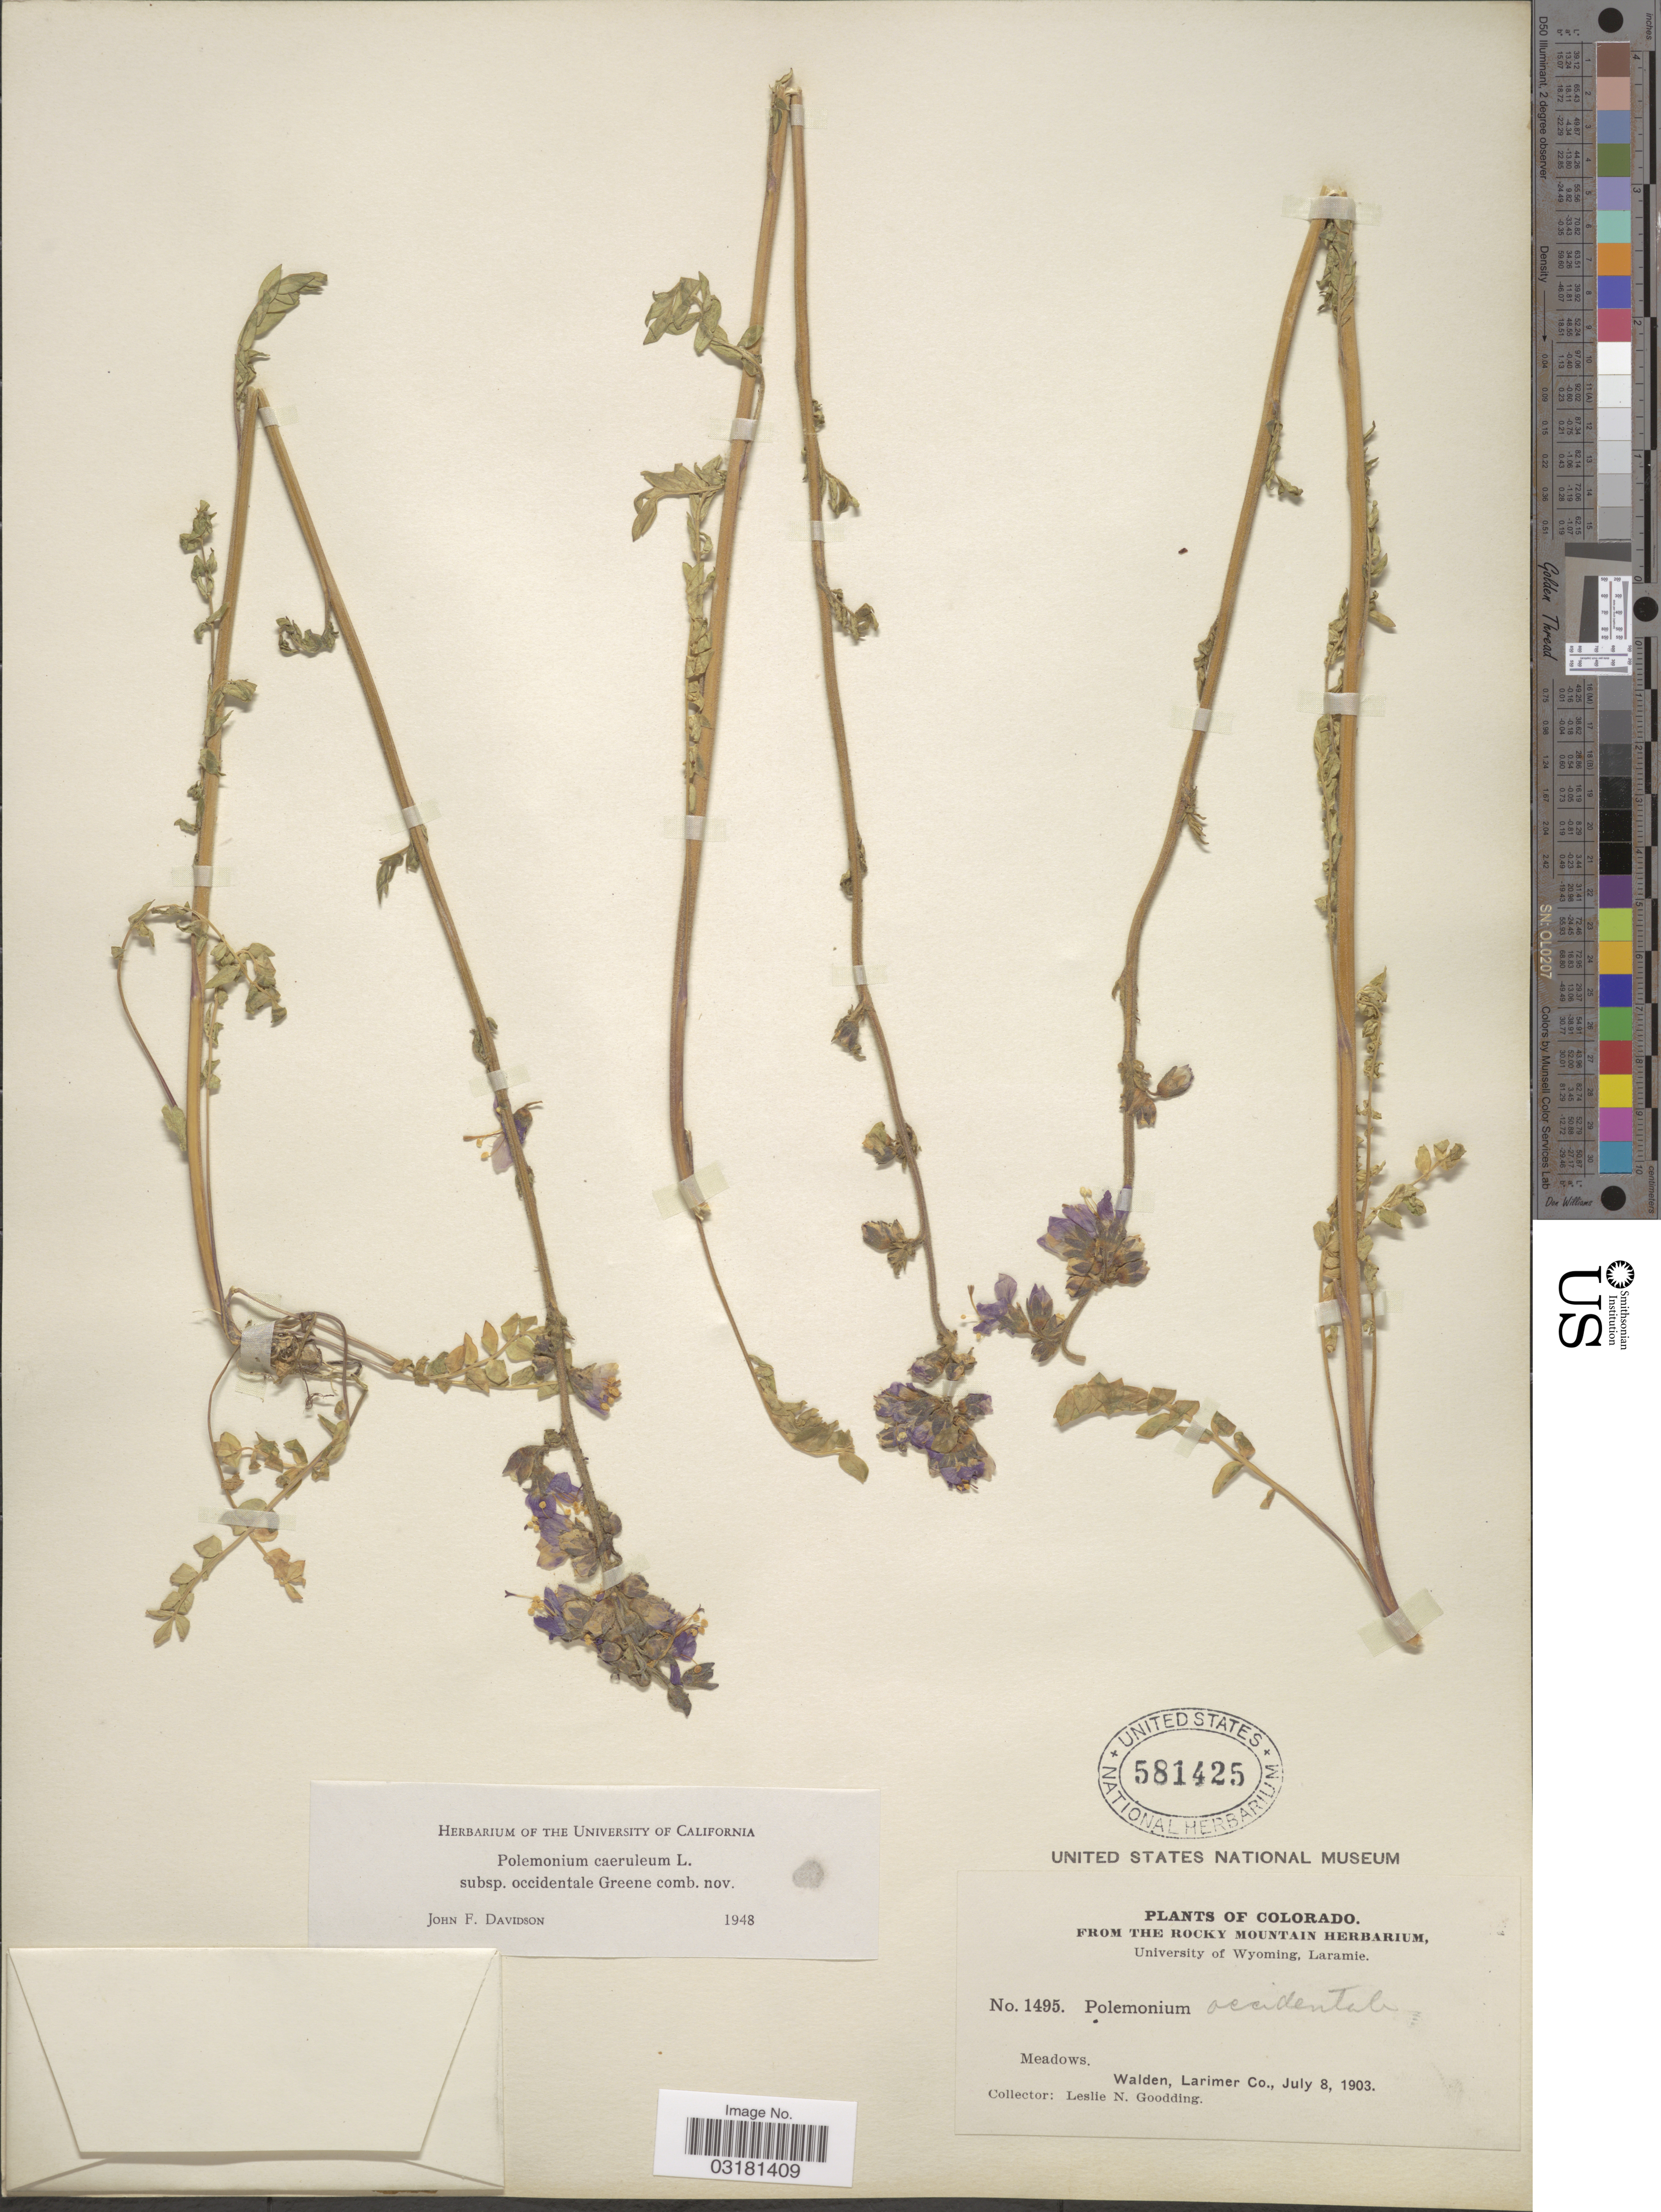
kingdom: Plantae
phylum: Tracheophyta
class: Magnoliopsida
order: Ericales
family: Polemoniaceae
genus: Polemonium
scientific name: Polemonium occidentale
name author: Greene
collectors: L. N. Goodding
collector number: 1495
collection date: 1903-07-08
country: United States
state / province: Colorado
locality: Walden, Larimer Co.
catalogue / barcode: US 581425